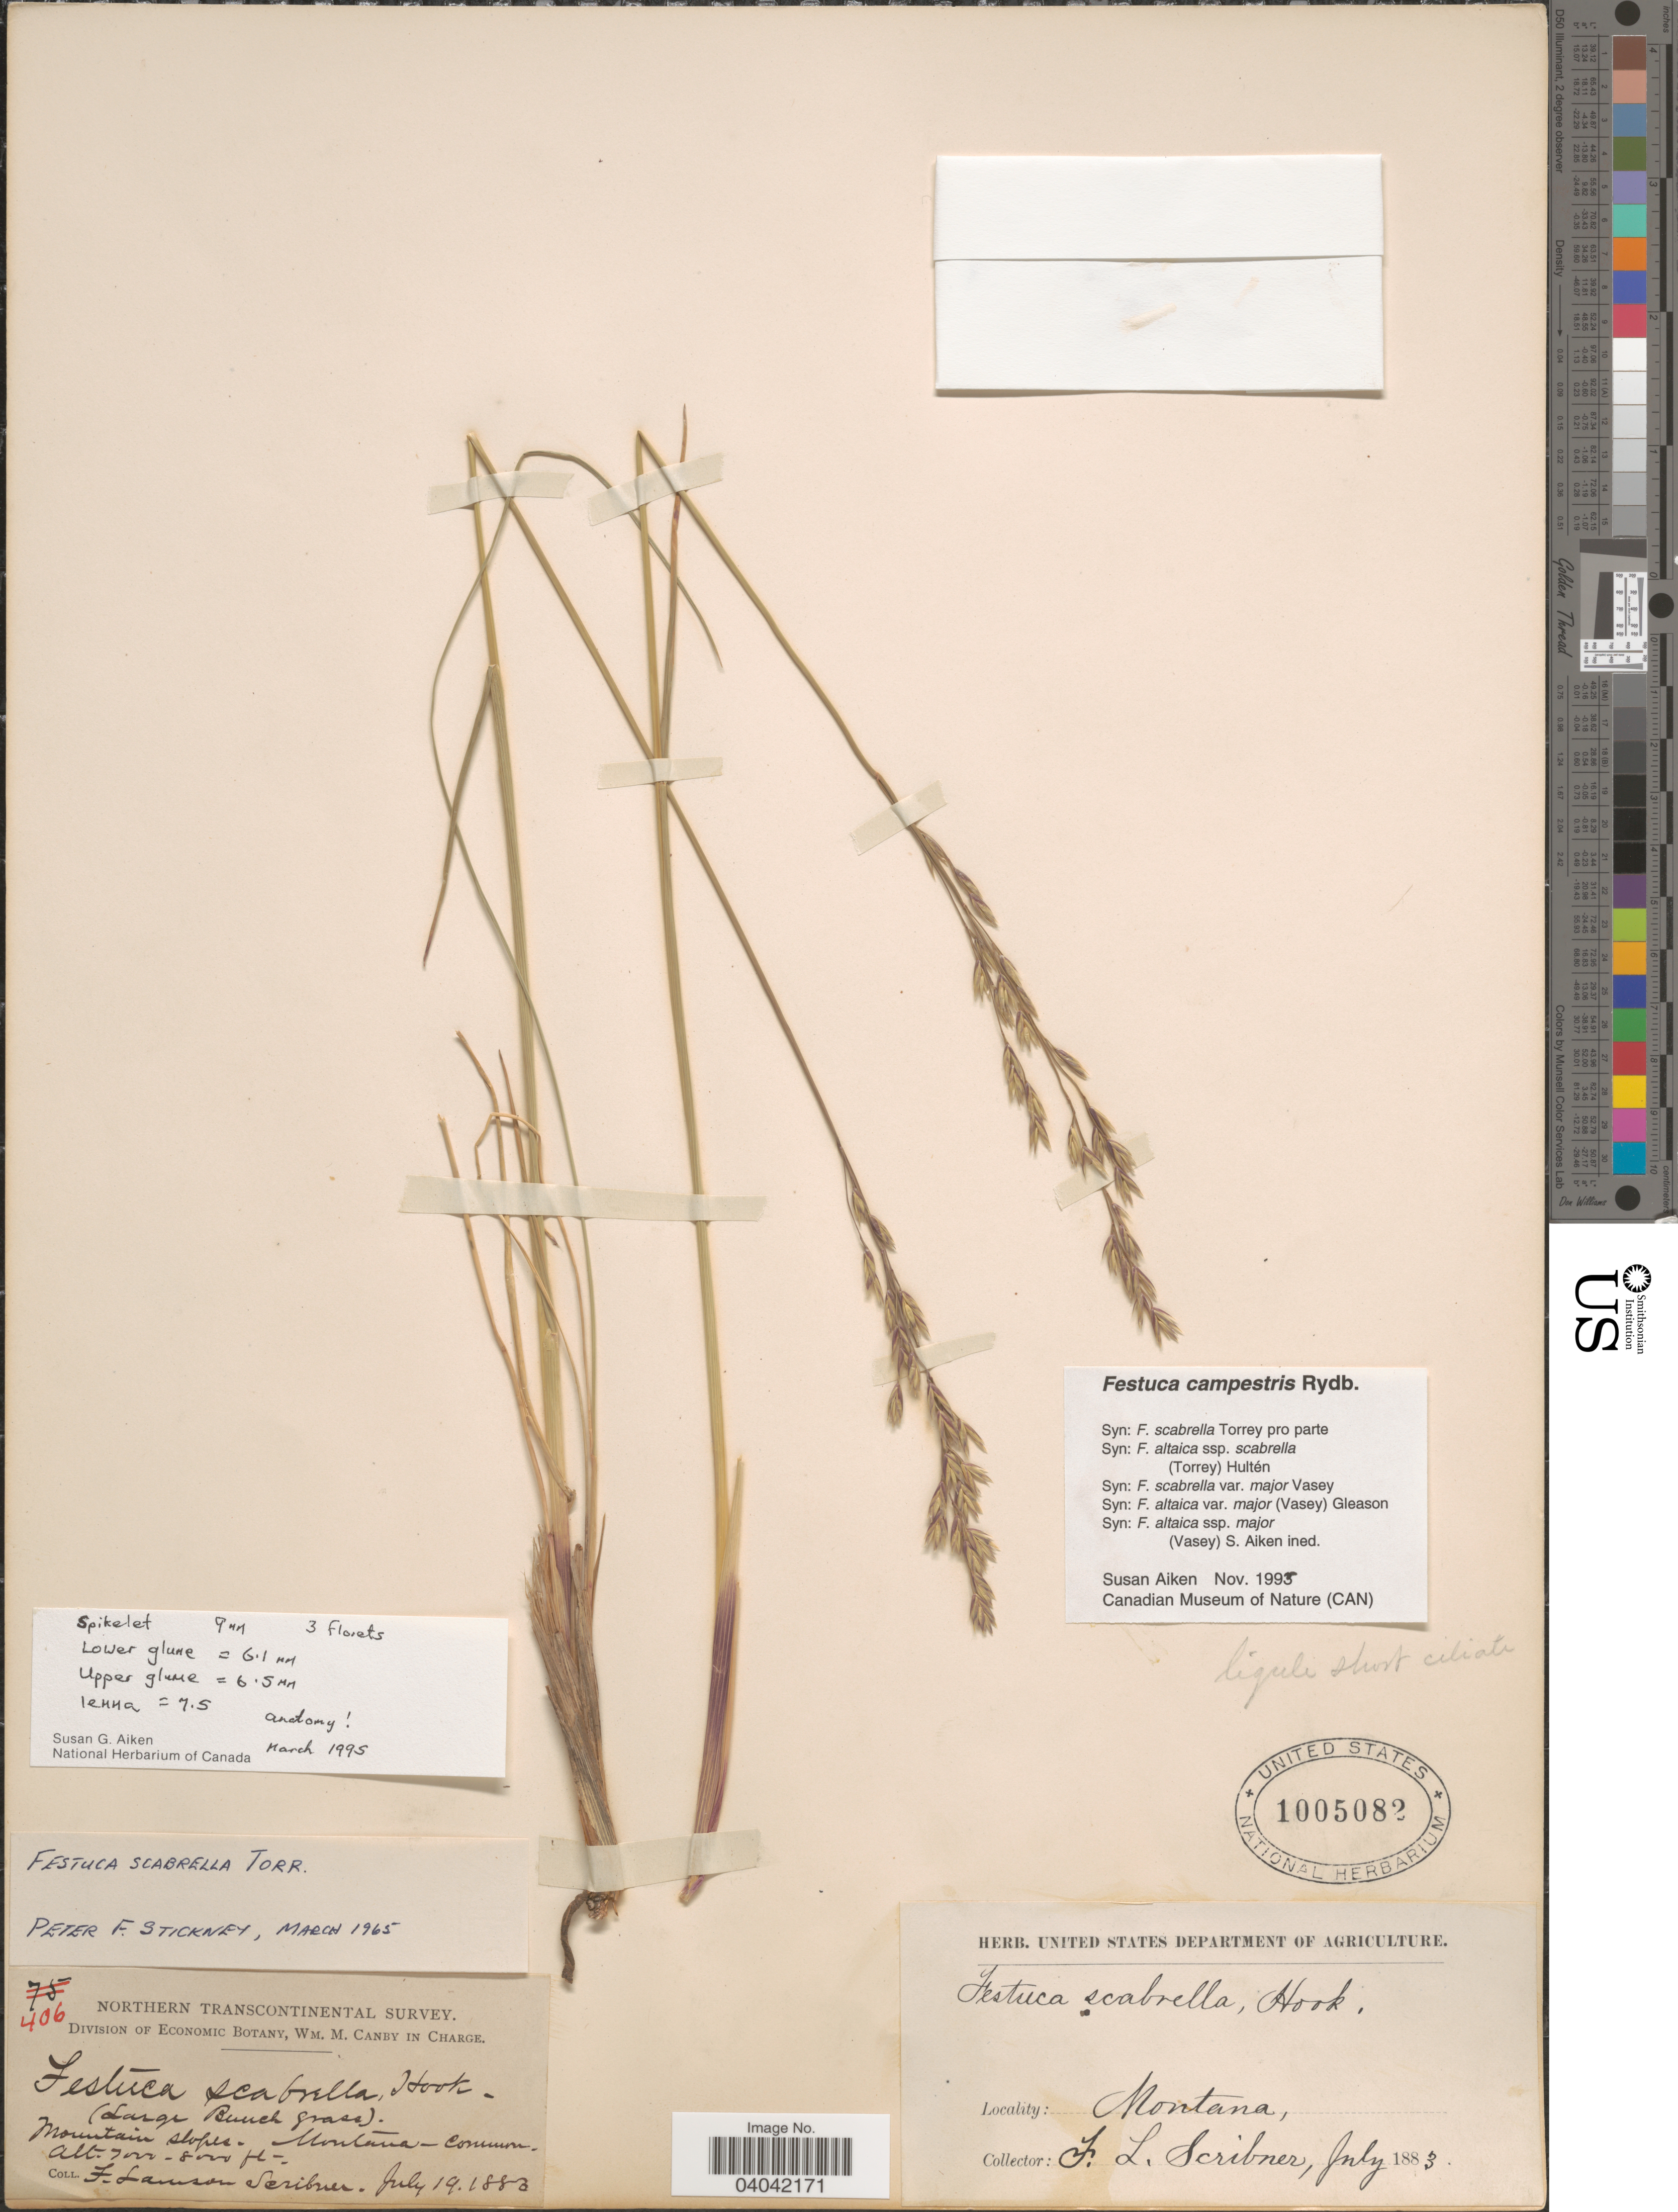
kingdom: Plantae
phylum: Tracheophyta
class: Liliopsida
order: Poales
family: Poaceae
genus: Festuca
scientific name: Festuca campestris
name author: Rydb.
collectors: F. Lamson-Scribner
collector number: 406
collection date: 1883-07-19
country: United States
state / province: Montana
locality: Mountain slopes.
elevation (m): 2134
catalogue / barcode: US 1005082